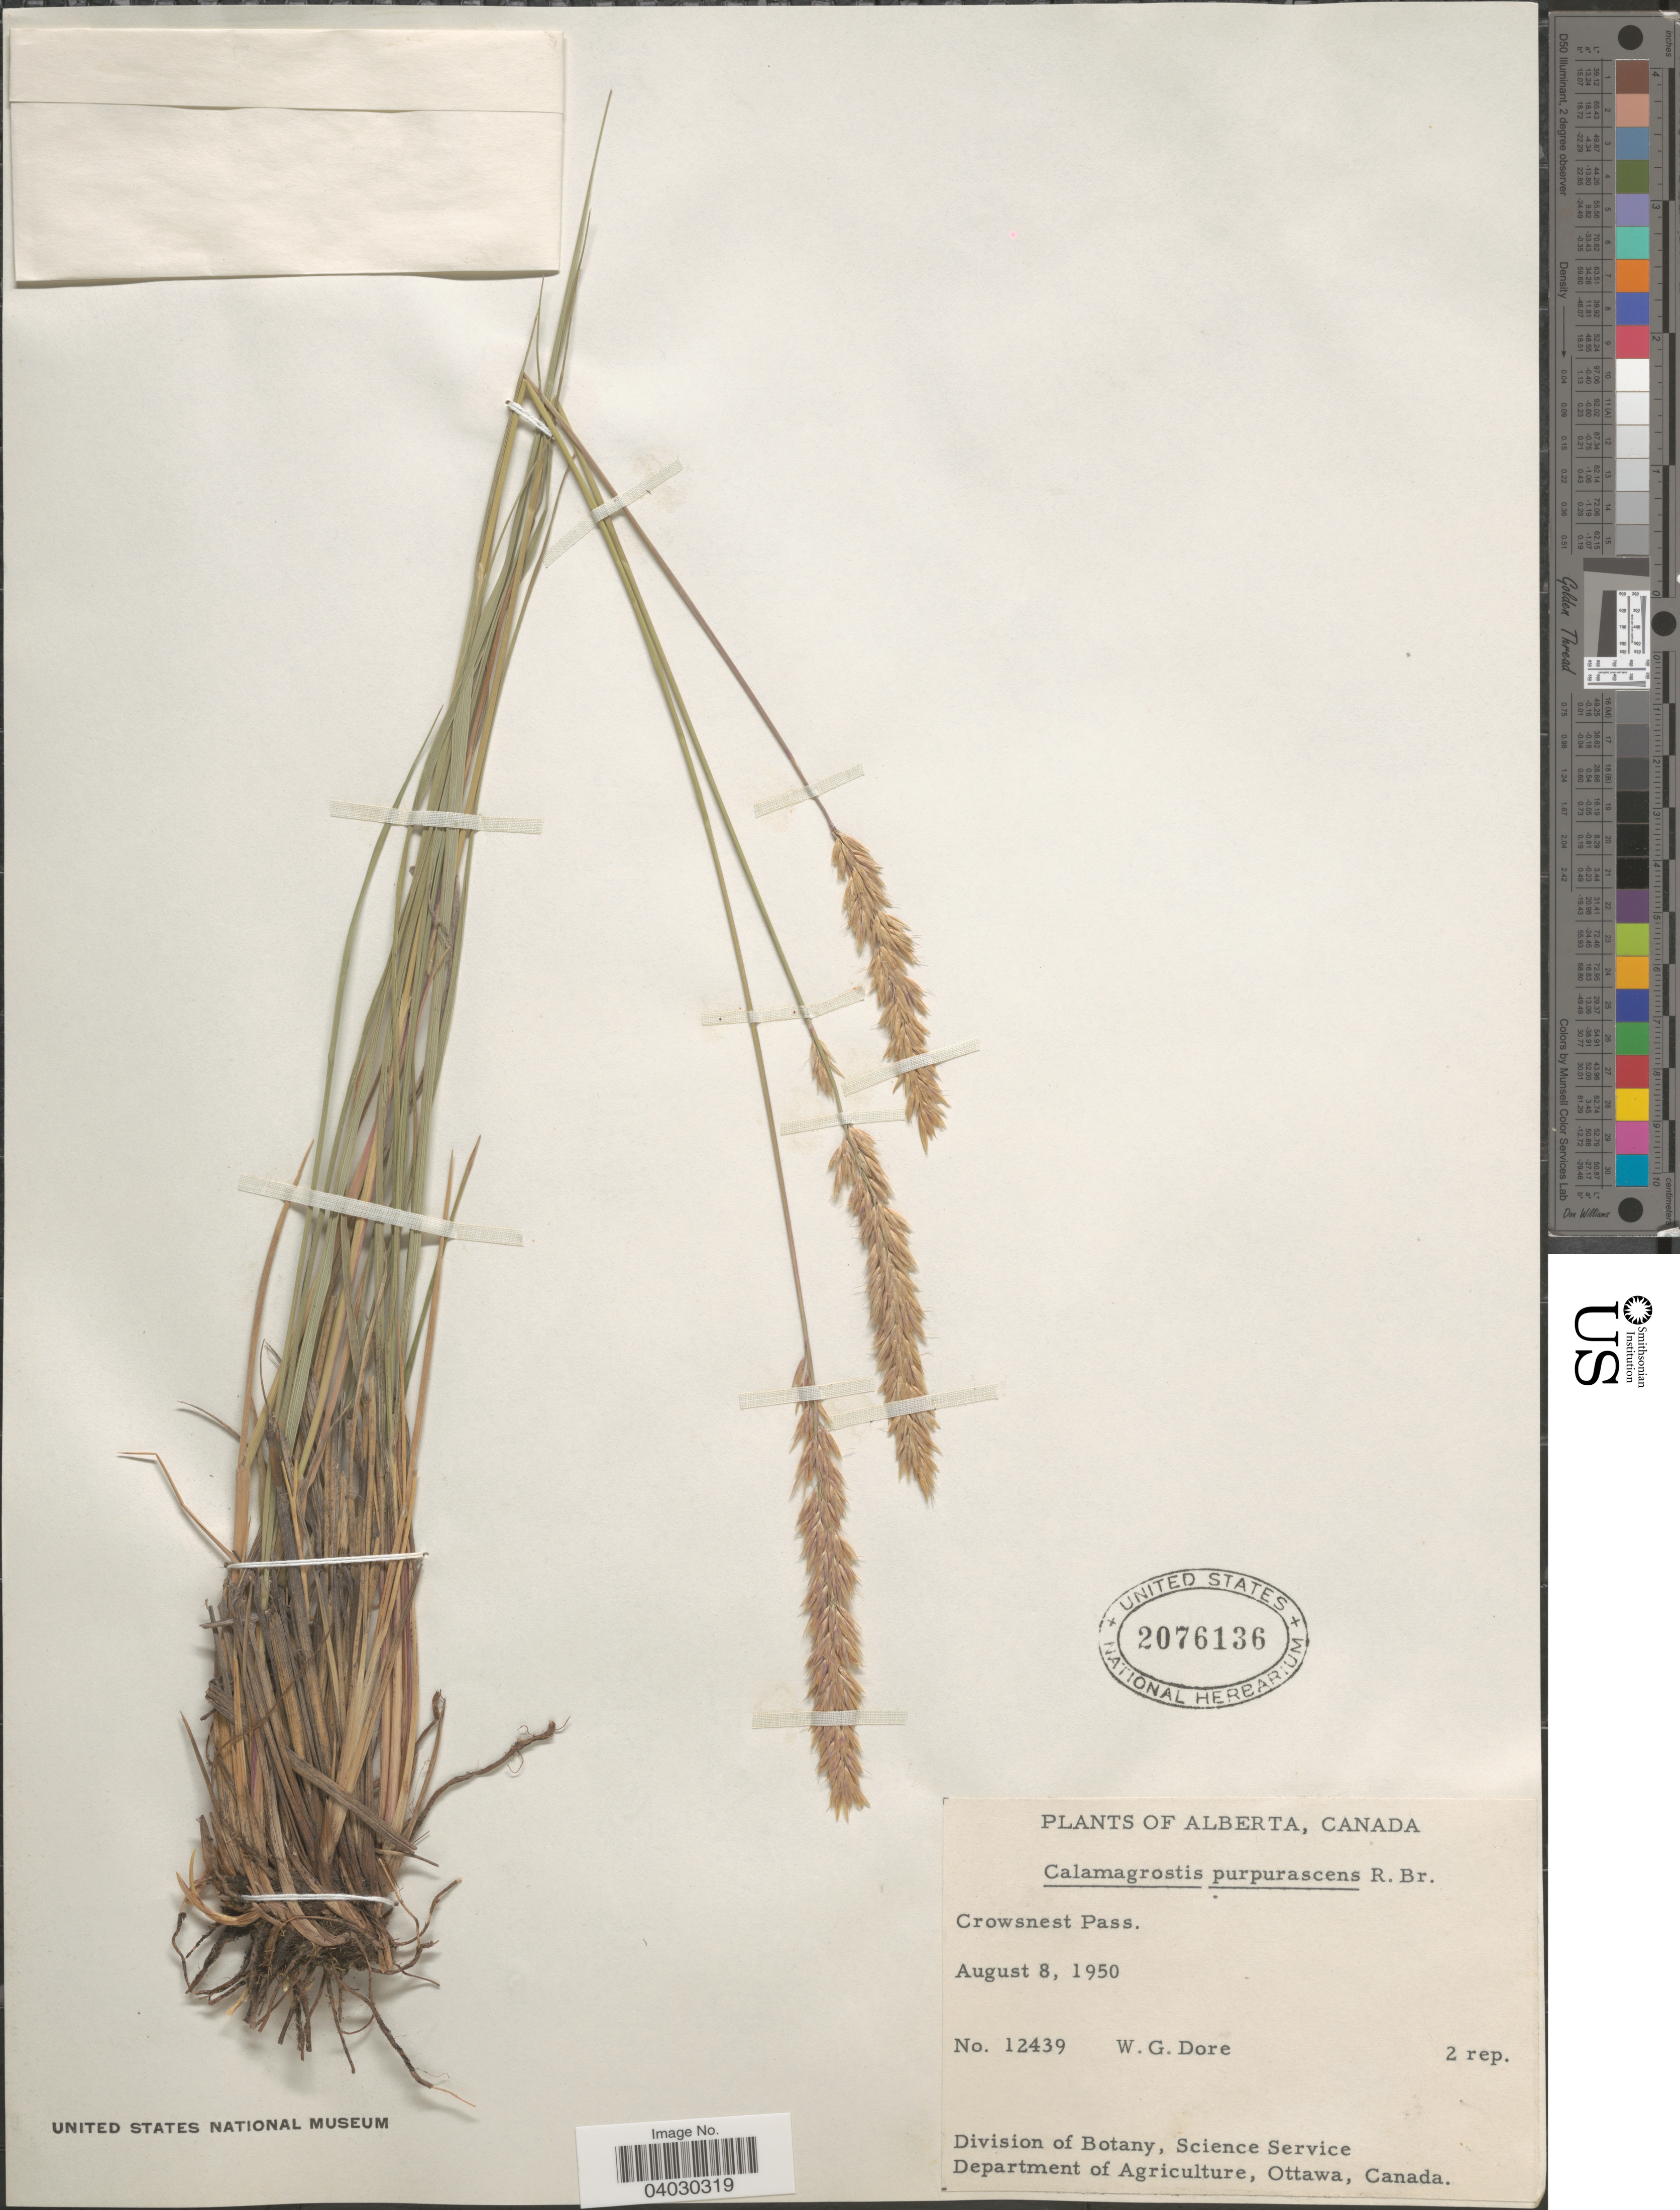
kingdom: Plantae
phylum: Tracheophyta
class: Liliopsida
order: Poales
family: Poaceae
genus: Calamagrostis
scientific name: Calamagrostis purpurascens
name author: R. Br.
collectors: W. Dore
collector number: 12439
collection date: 1950-08-08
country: Canada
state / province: Alberta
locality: Crowsnest Pass.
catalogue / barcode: US 2076136